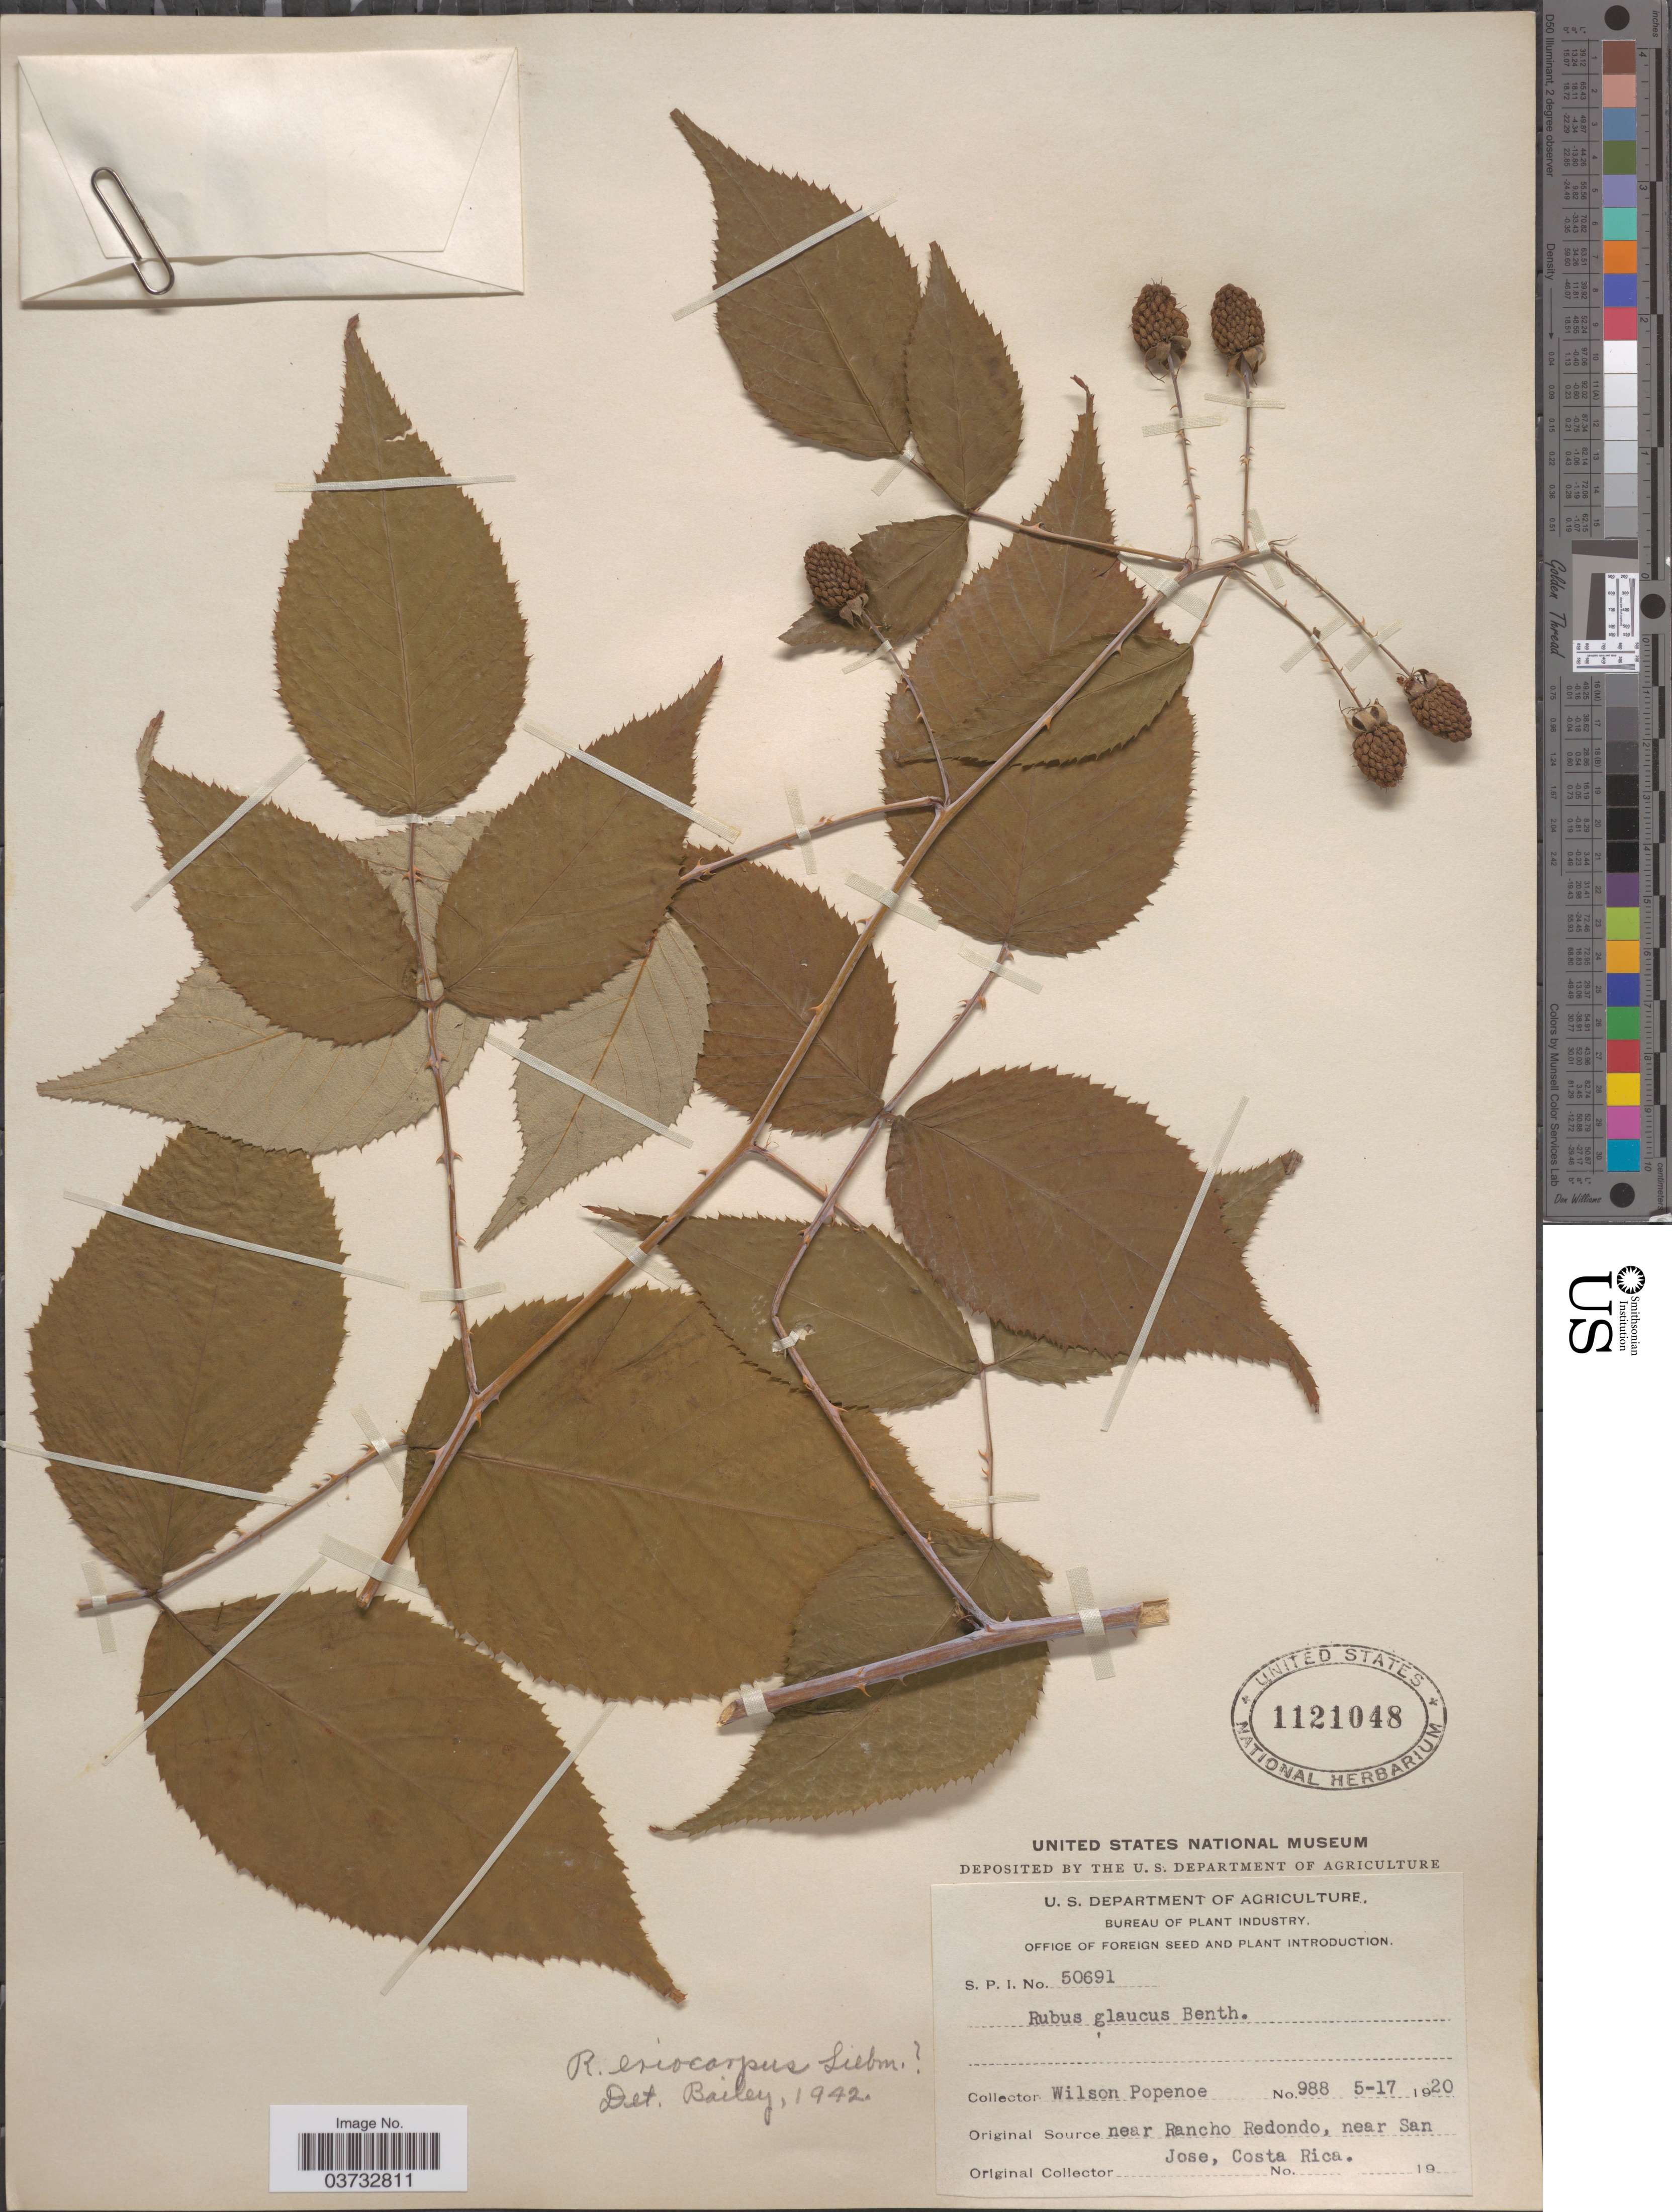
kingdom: Plantae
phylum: Tracheophyta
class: Magnoliopsida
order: Rosales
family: Rosaceae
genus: Rubus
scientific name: Rubus eriocarpus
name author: Liebm.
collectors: F. Popenoe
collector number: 988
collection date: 1920-05-17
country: Costa Rica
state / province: San José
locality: Near Rancho Redondo, near San Jose.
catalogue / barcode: US 1121048